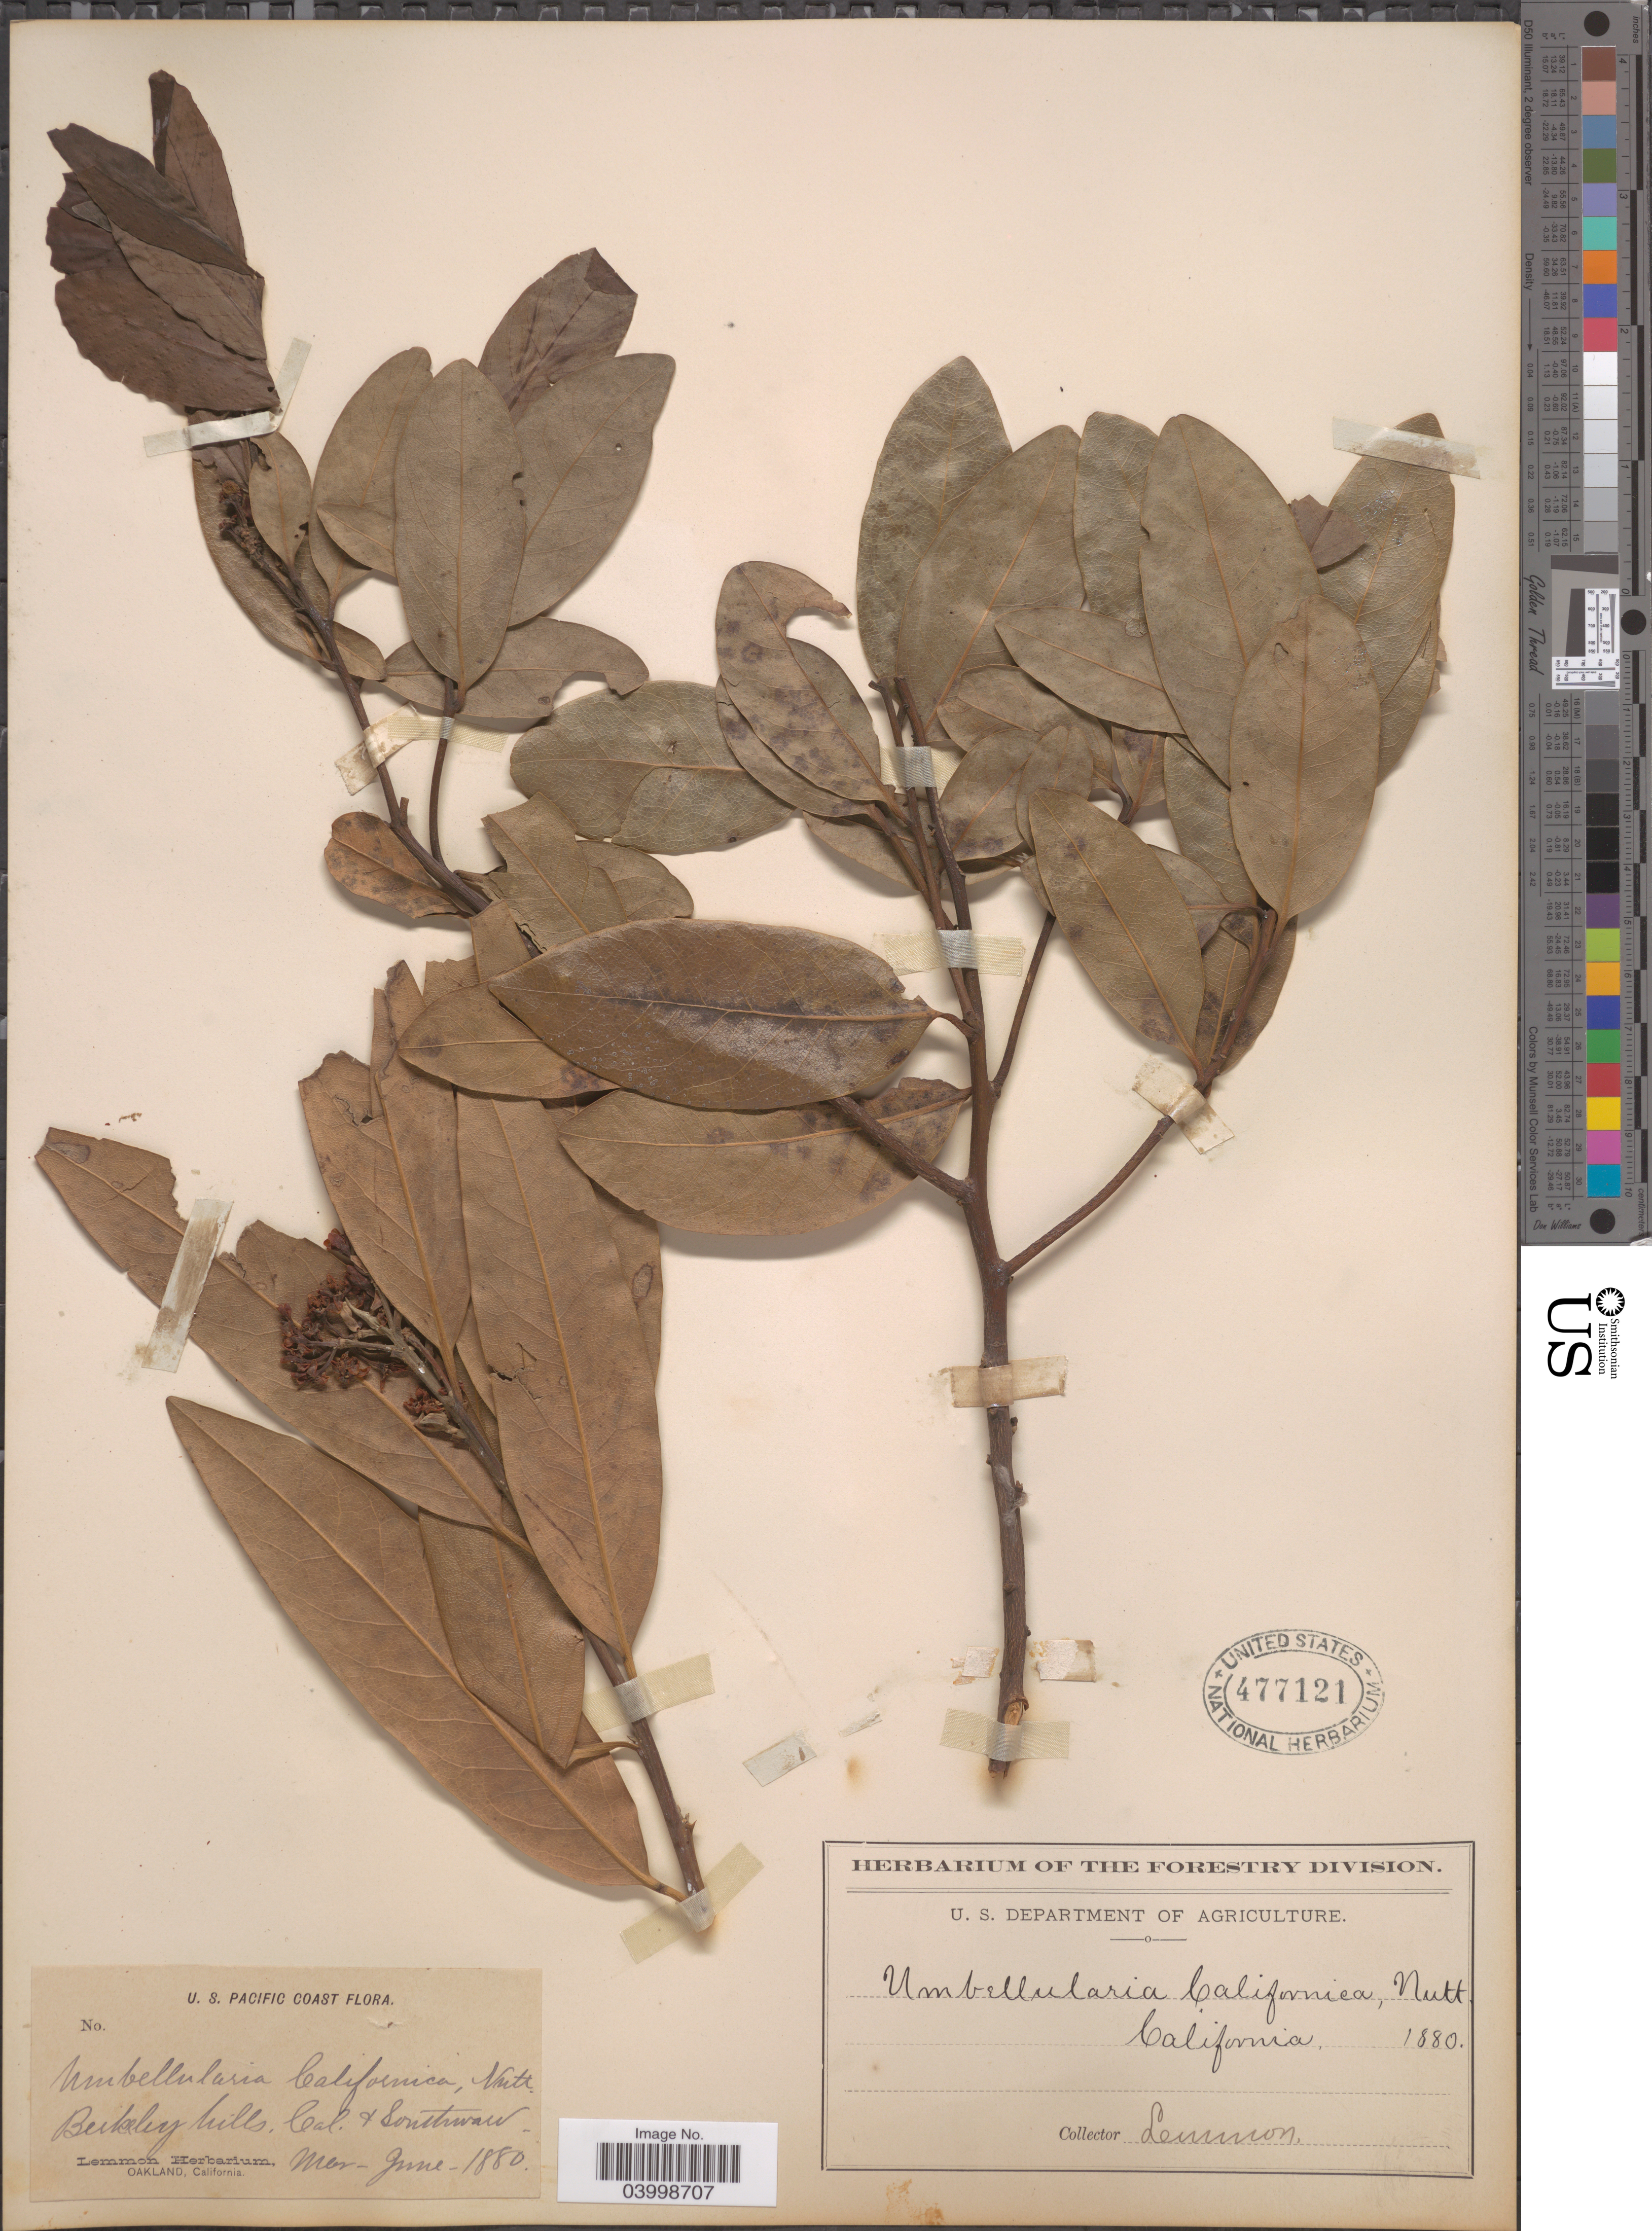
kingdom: Plantae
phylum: Tracheophyta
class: Magnoliopsida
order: Laurales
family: Lauraceae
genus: Umbellularia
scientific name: Umbellularia californica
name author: (Hook. & Arn.) Nutt.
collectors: -- Lemmon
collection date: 1880-03/1880-06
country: United States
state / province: California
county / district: Alameda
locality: Berkeley hills, Southwater.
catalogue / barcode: US 477121